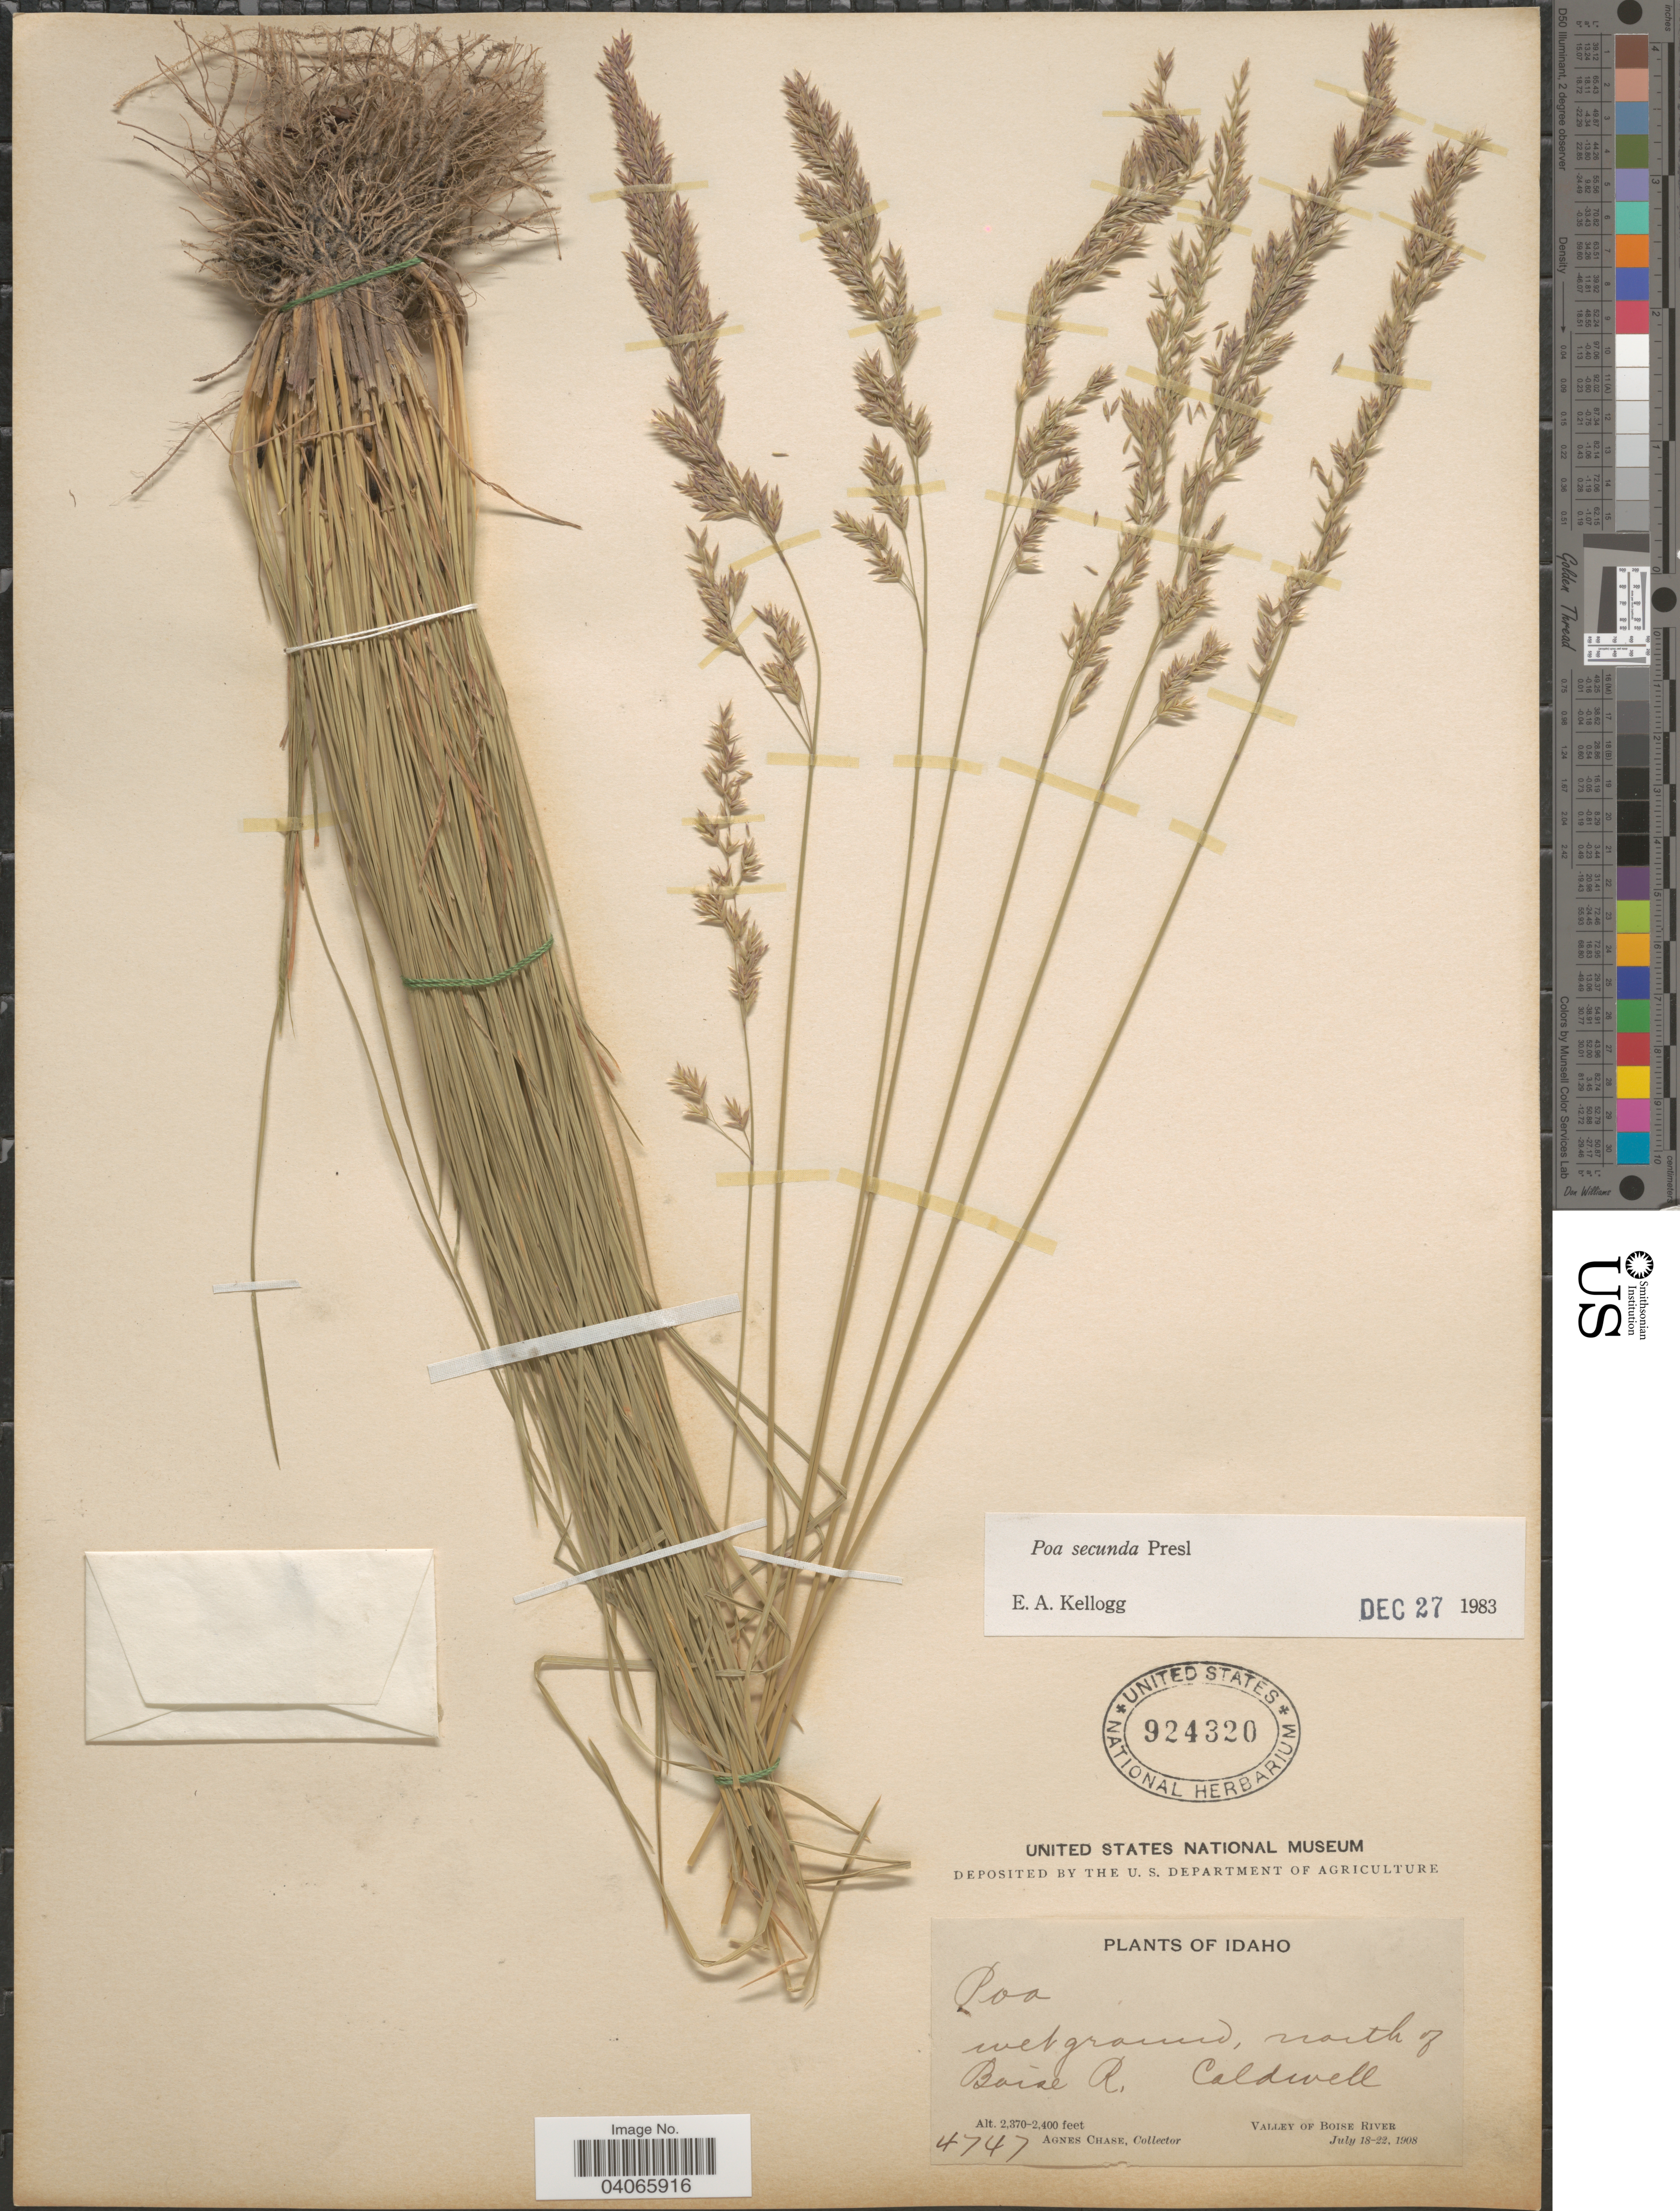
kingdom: Plantae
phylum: Tracheophyta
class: Liliopsida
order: Poales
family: Poaceae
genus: Poa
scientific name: Poa secunda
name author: J. Presl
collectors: A. Chase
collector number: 4747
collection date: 1908-07-18/1908-07-22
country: United States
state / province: Idaho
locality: North of Boise R. Caldwell. Valley of Boise River.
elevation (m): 722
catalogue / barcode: US 924320